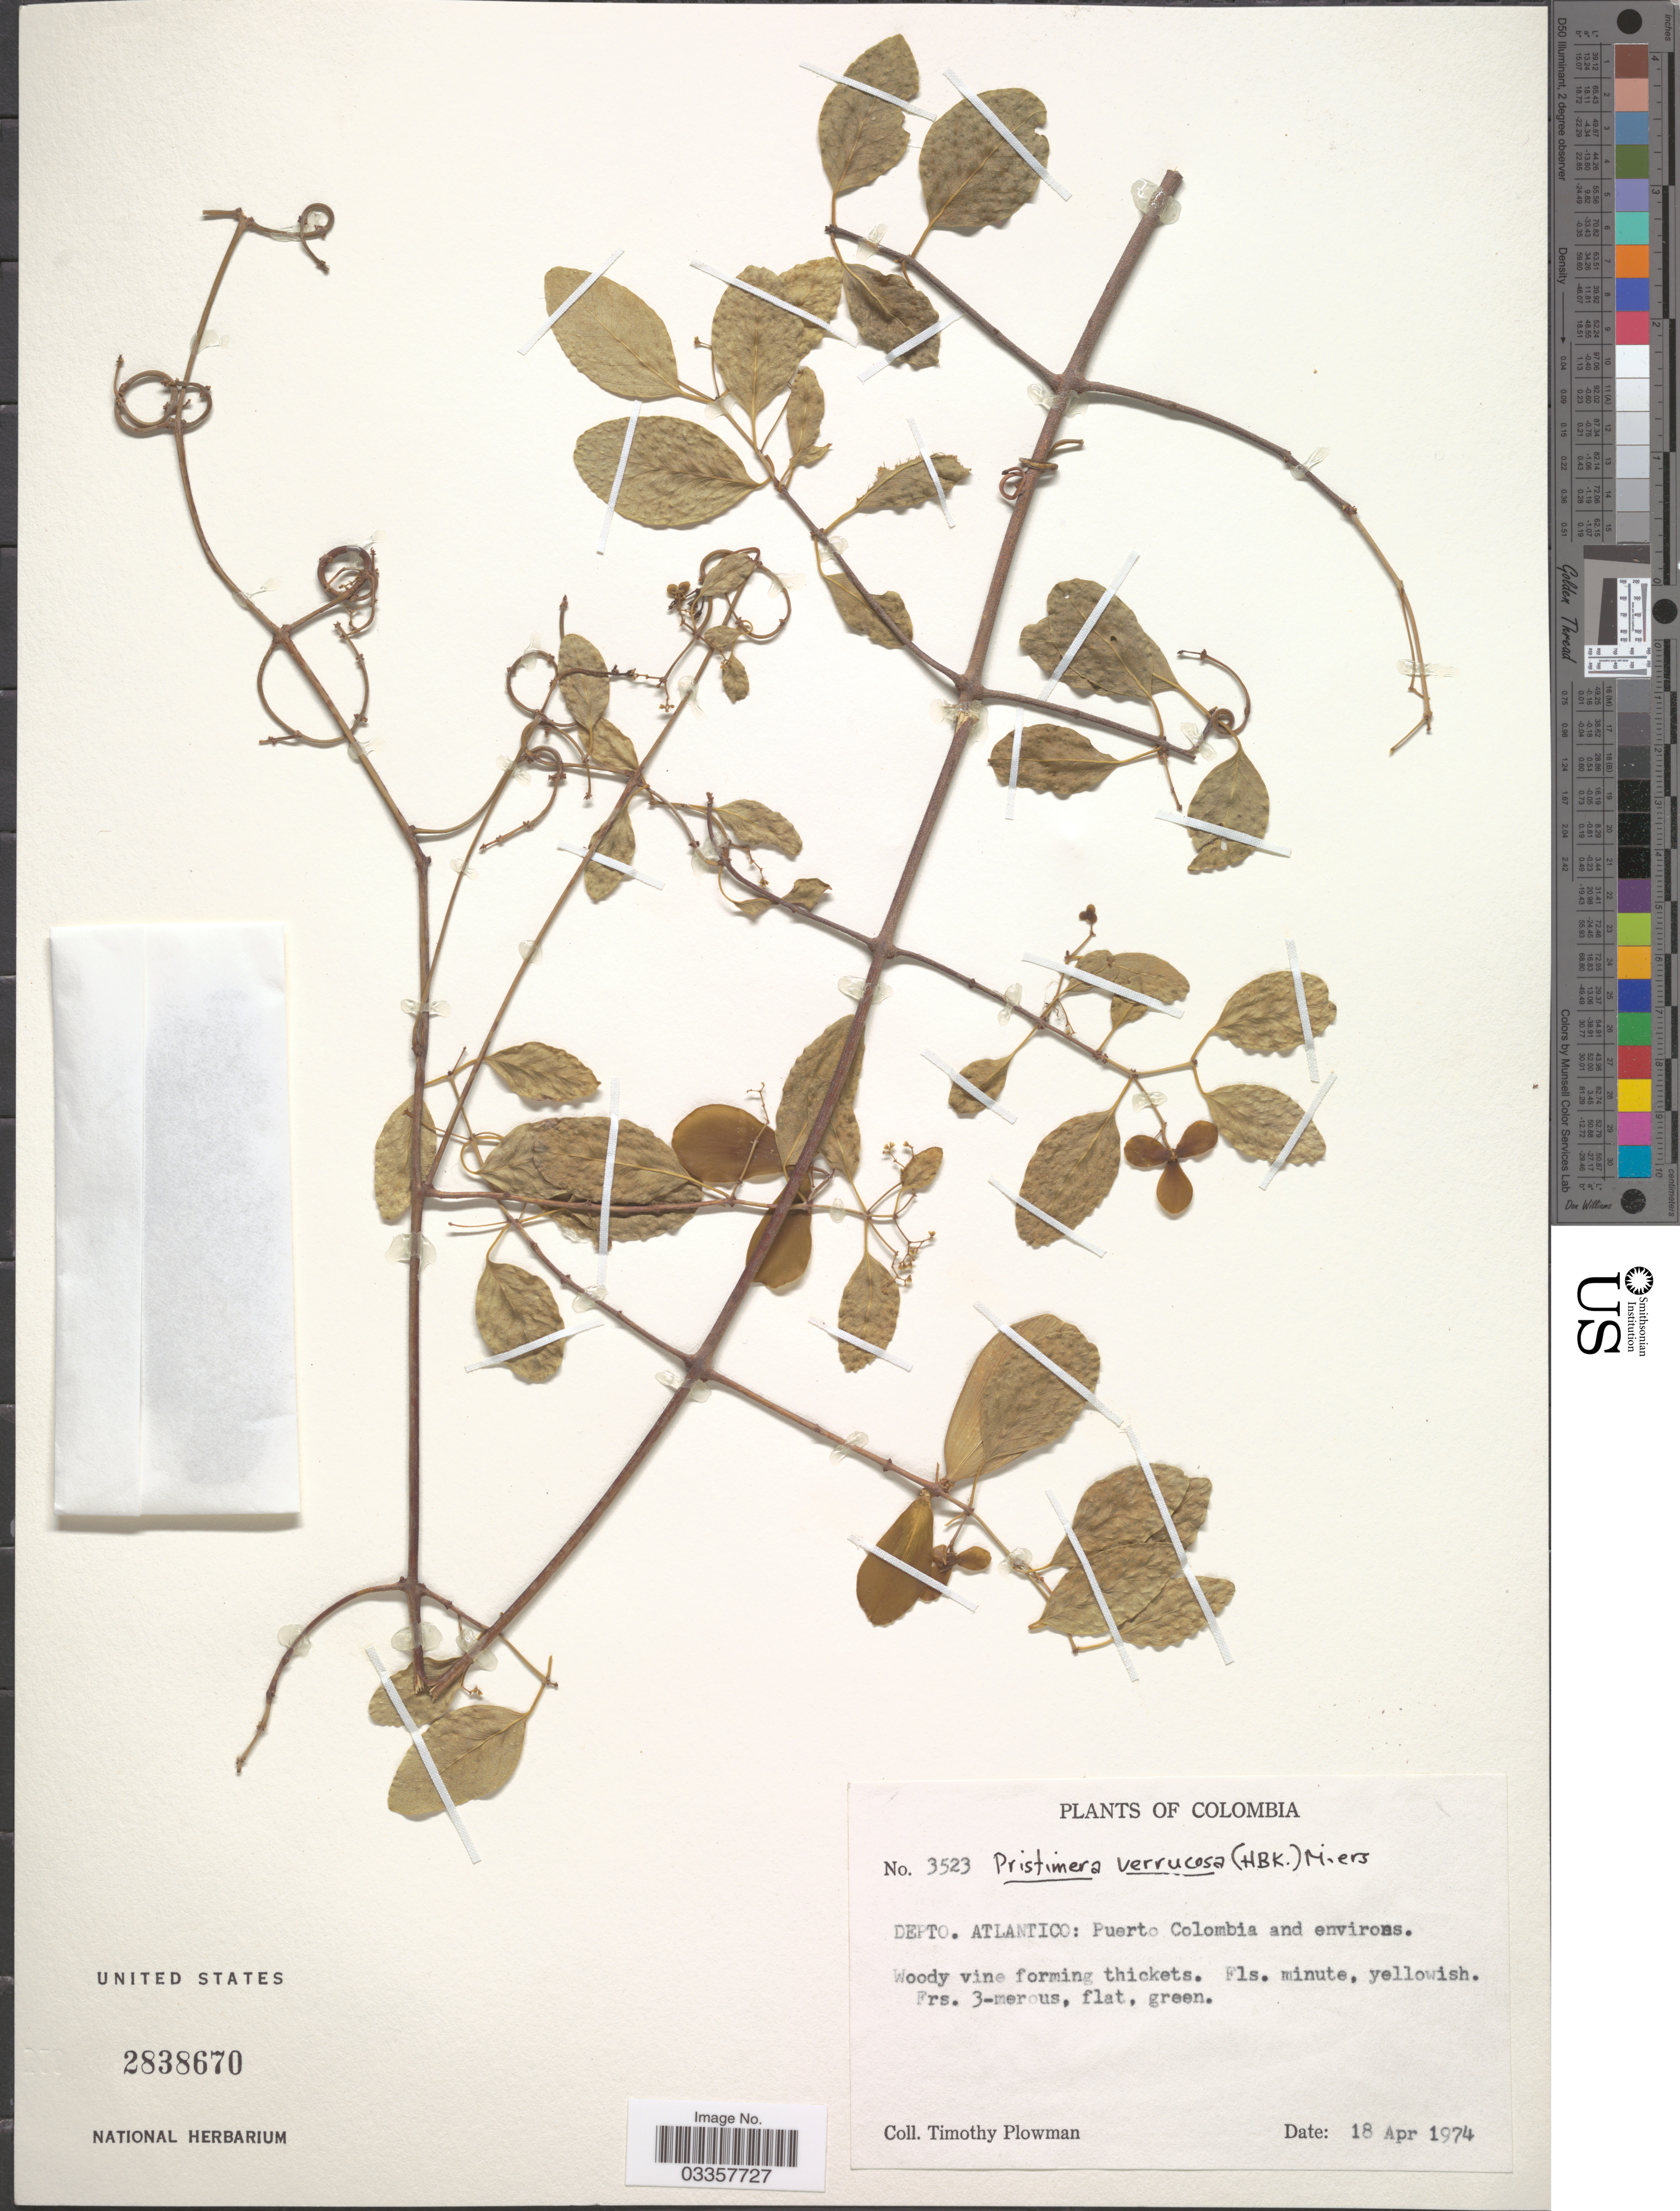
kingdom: Plantae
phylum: Tracheophyta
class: Magnoliopsida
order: Celastrales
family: Celastraceae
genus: Pristimera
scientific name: Pristimera verrucosa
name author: (Kunth) Miers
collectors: T. Plowman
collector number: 3523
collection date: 1974-04-18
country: Colombia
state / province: Atlántico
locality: Depto. Atlantico: Puerto Colombia and environs.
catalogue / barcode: US 2838670